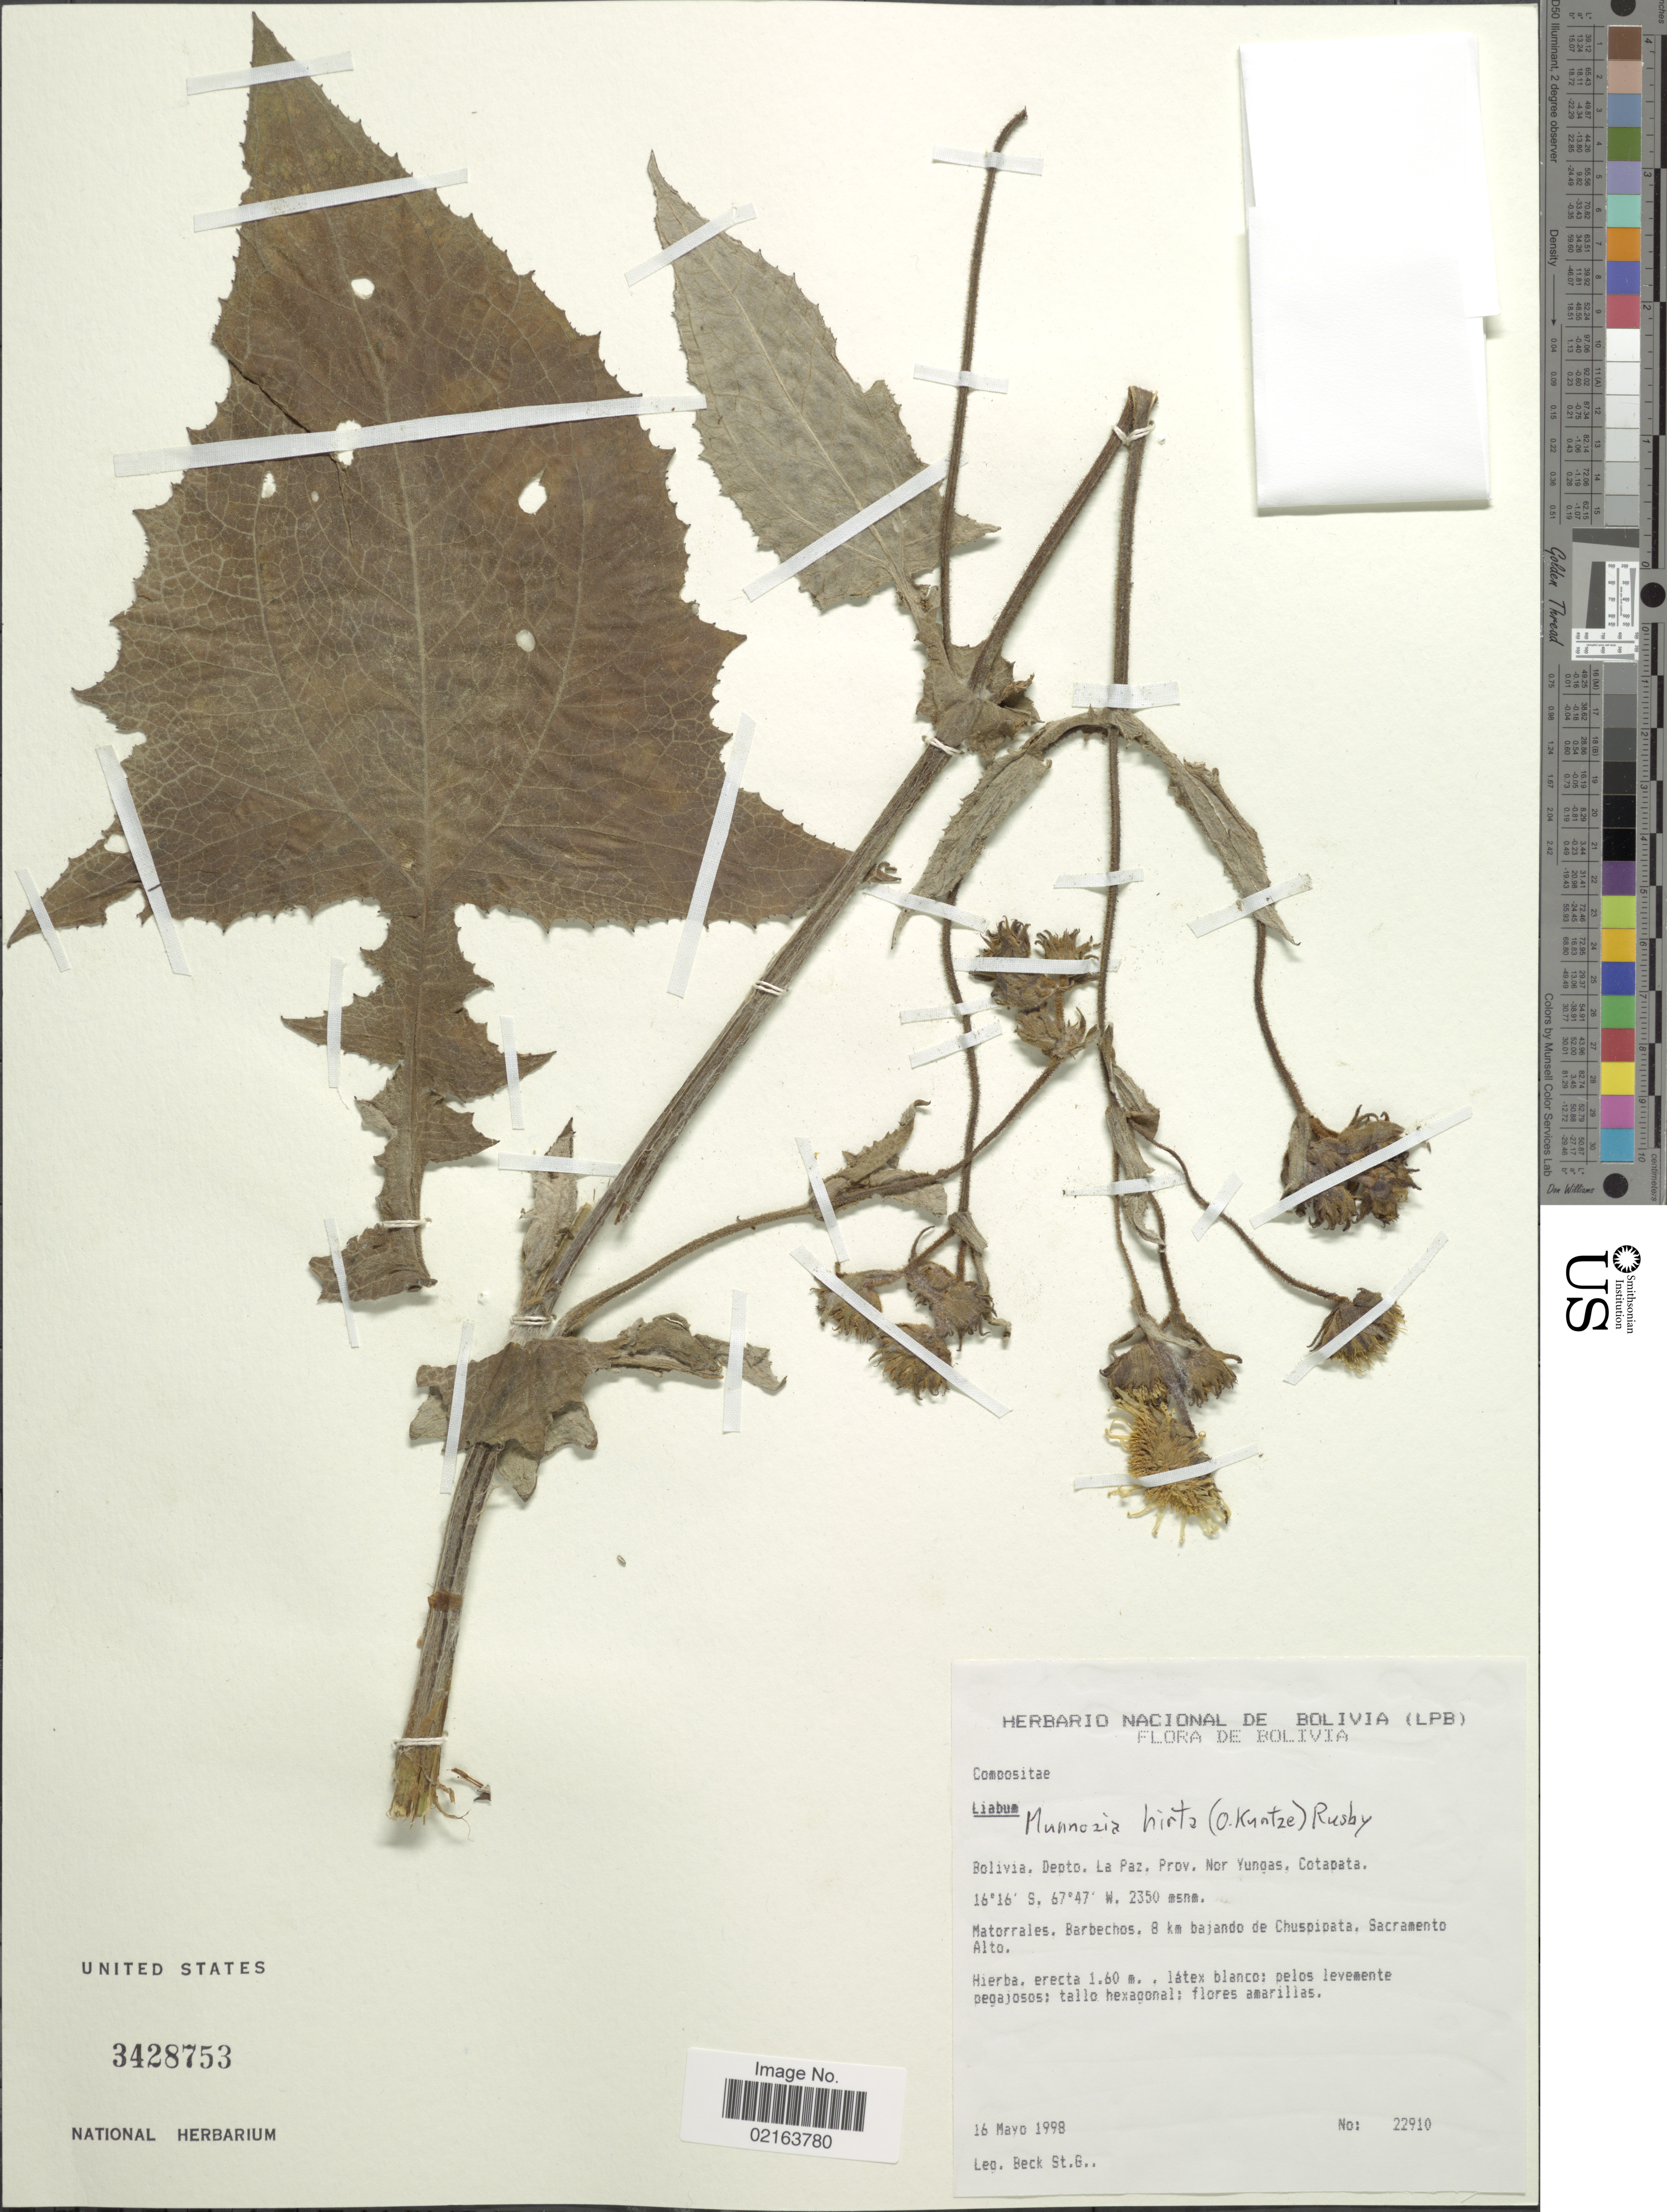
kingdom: Plantae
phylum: Tracheophyta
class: Magnoliopsida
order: Asterales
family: Asteraceae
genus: Munnozia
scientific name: Munnozia hirta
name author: (Kuntze) Rusby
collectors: S. G. Beck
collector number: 22910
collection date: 1998-05-16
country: Bolivia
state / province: La Paz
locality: Depto. La Paz, Prov. Nor Yungas, Cotapata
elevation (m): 2350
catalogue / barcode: US 3428753